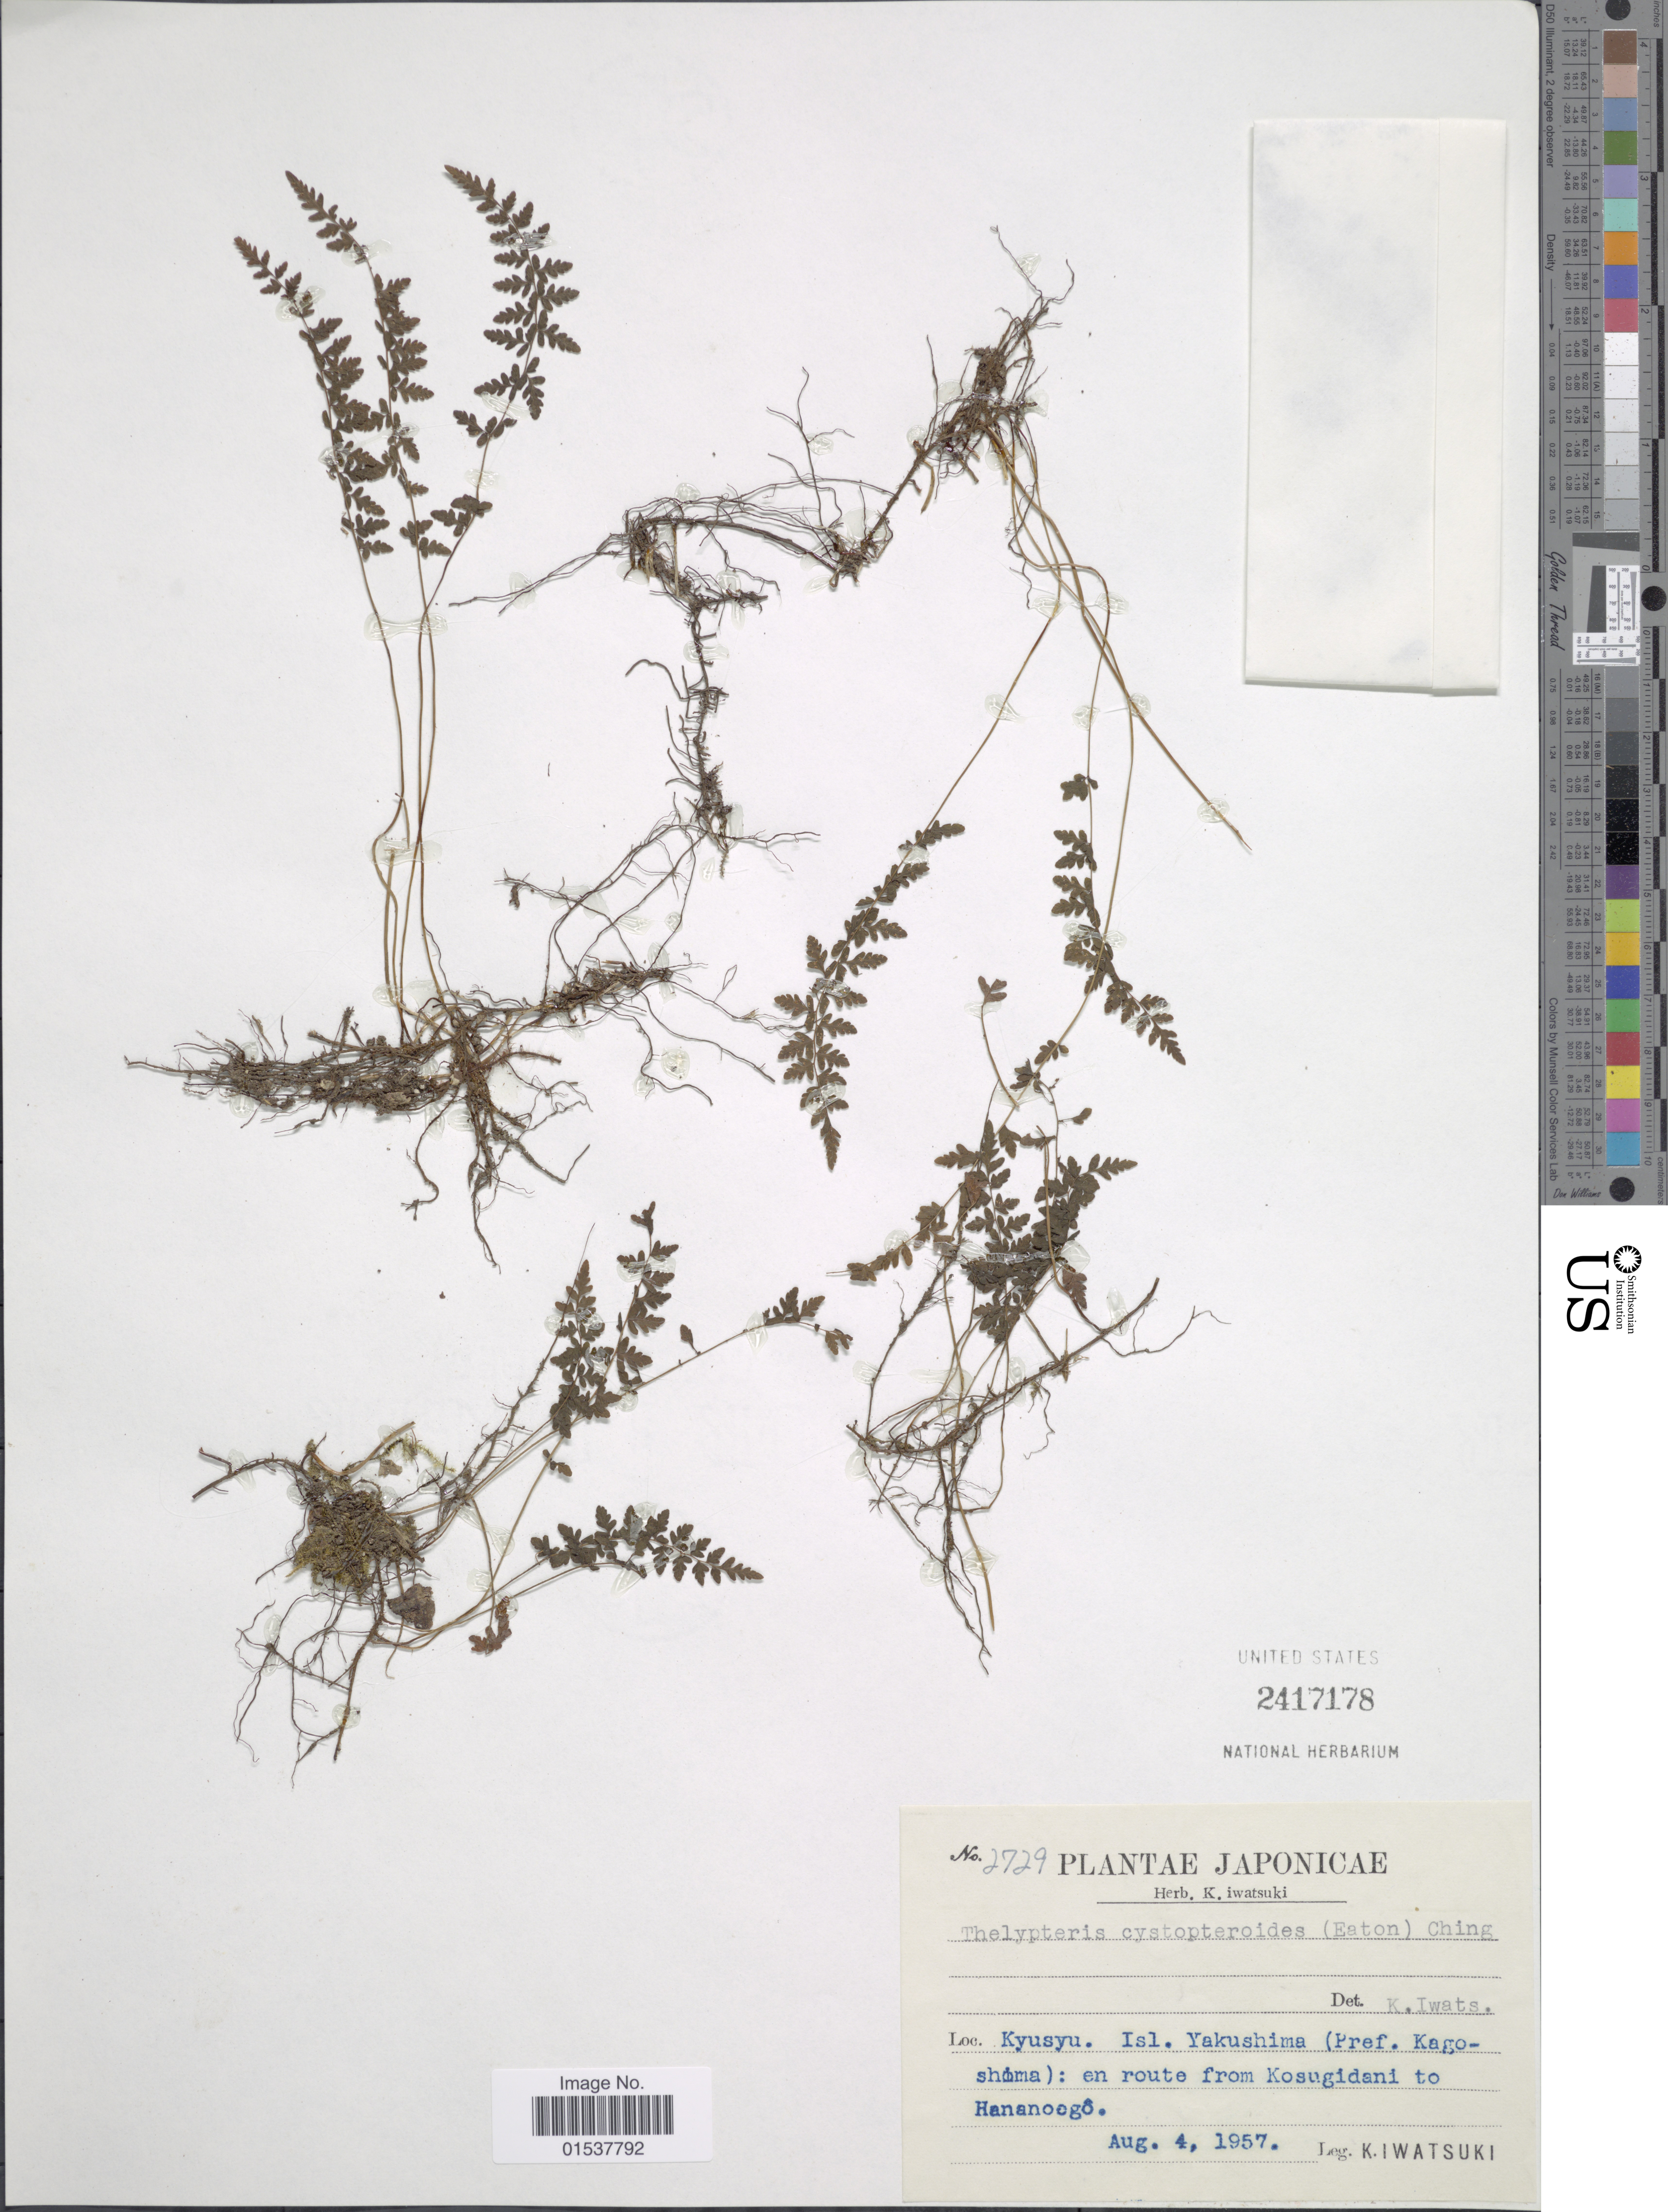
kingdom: Plantae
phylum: Tracheophyta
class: Polypodiopsida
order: Polypodiales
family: Thelypteridaceae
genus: Parathelypteris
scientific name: Parathelypteris cystoperoides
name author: (D.C. Eaton) Ching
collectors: K. Iwatsuki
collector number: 2729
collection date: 1957-08-04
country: Japan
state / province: Kagosima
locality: Japonicae, Kyusyu. Isl. Yakushima (Pref. Kagoshima): en route from Kosugidani to Hananoego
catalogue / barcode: US 2417178